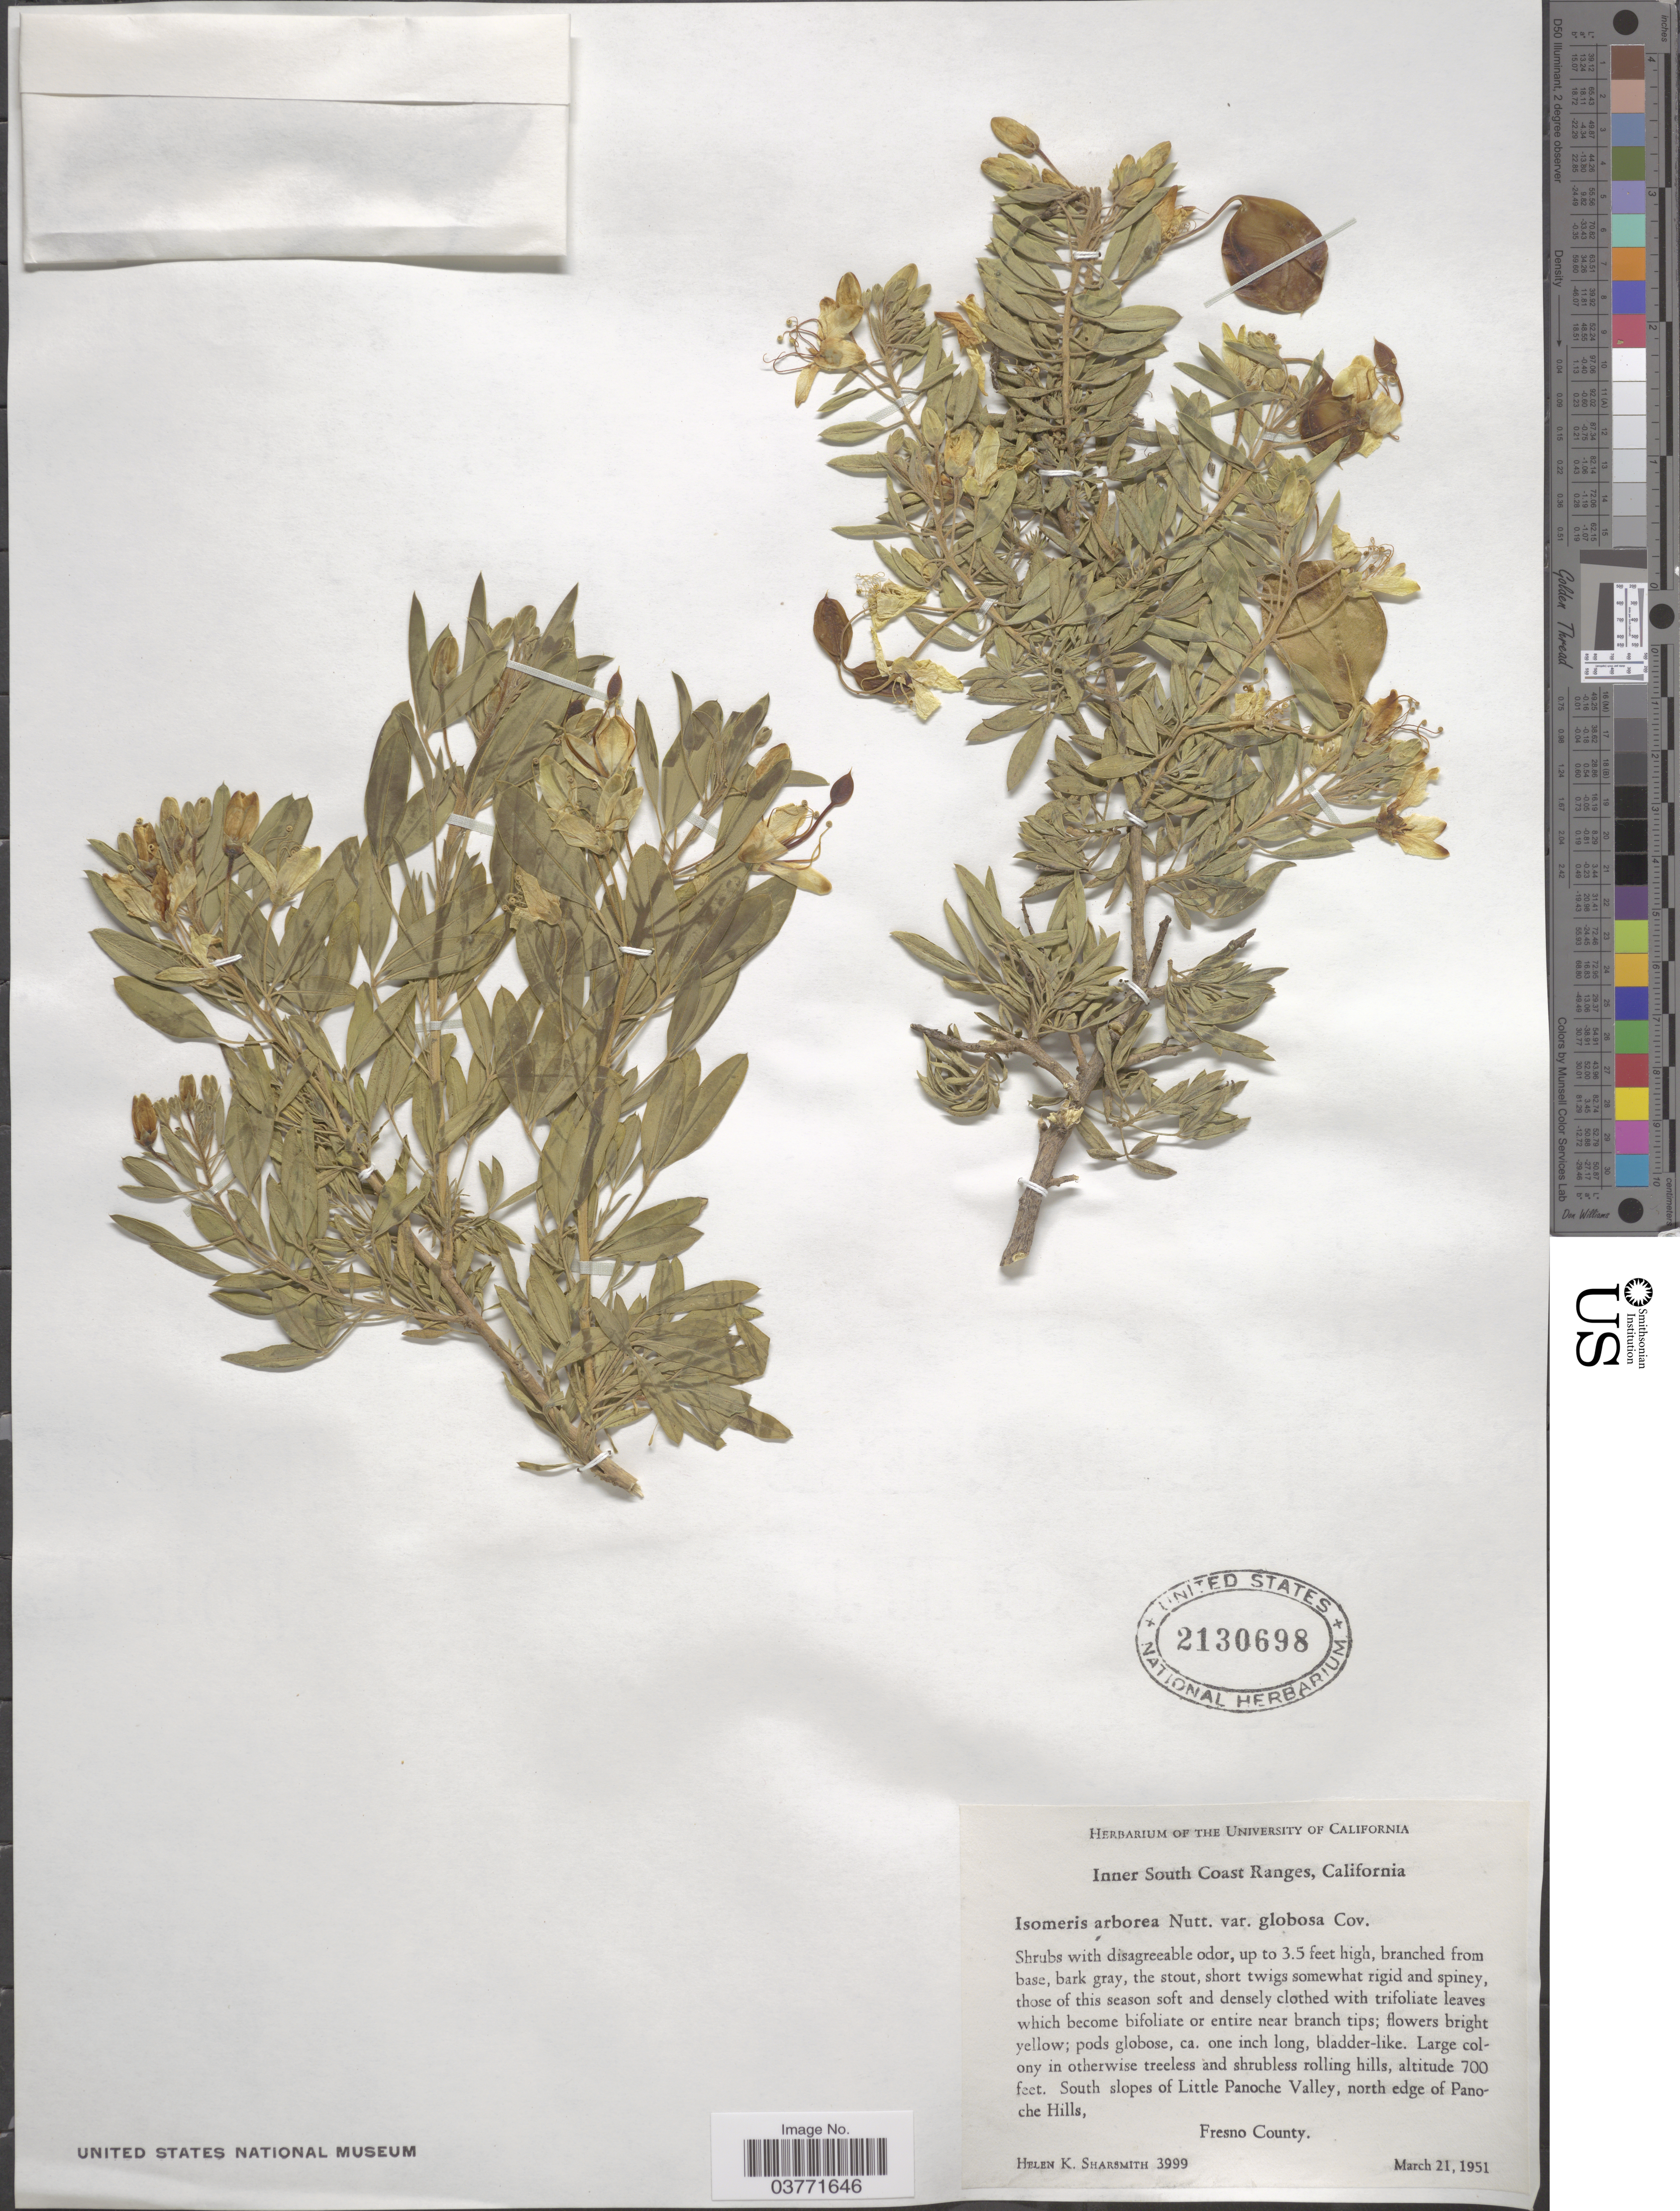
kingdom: Plantae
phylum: Tracheophyta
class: Magnoliopsida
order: Brassicales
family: Cleomaceae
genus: Cleomella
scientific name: Cleomella arborea var. globosa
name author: (Coville) Roalson & J.C. Hall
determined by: Strong, Mark T., (BOT), Smithsonian Institution - National Museum of Natural History (UNITED STATES)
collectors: H. Sharsmith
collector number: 3999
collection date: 1951-03-21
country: United States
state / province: California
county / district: Fresno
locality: Inner South Coast Ranges. South slopes of Little Panoche Valley, north edge of Panoche Hills, Fresno County.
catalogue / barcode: US 2130698